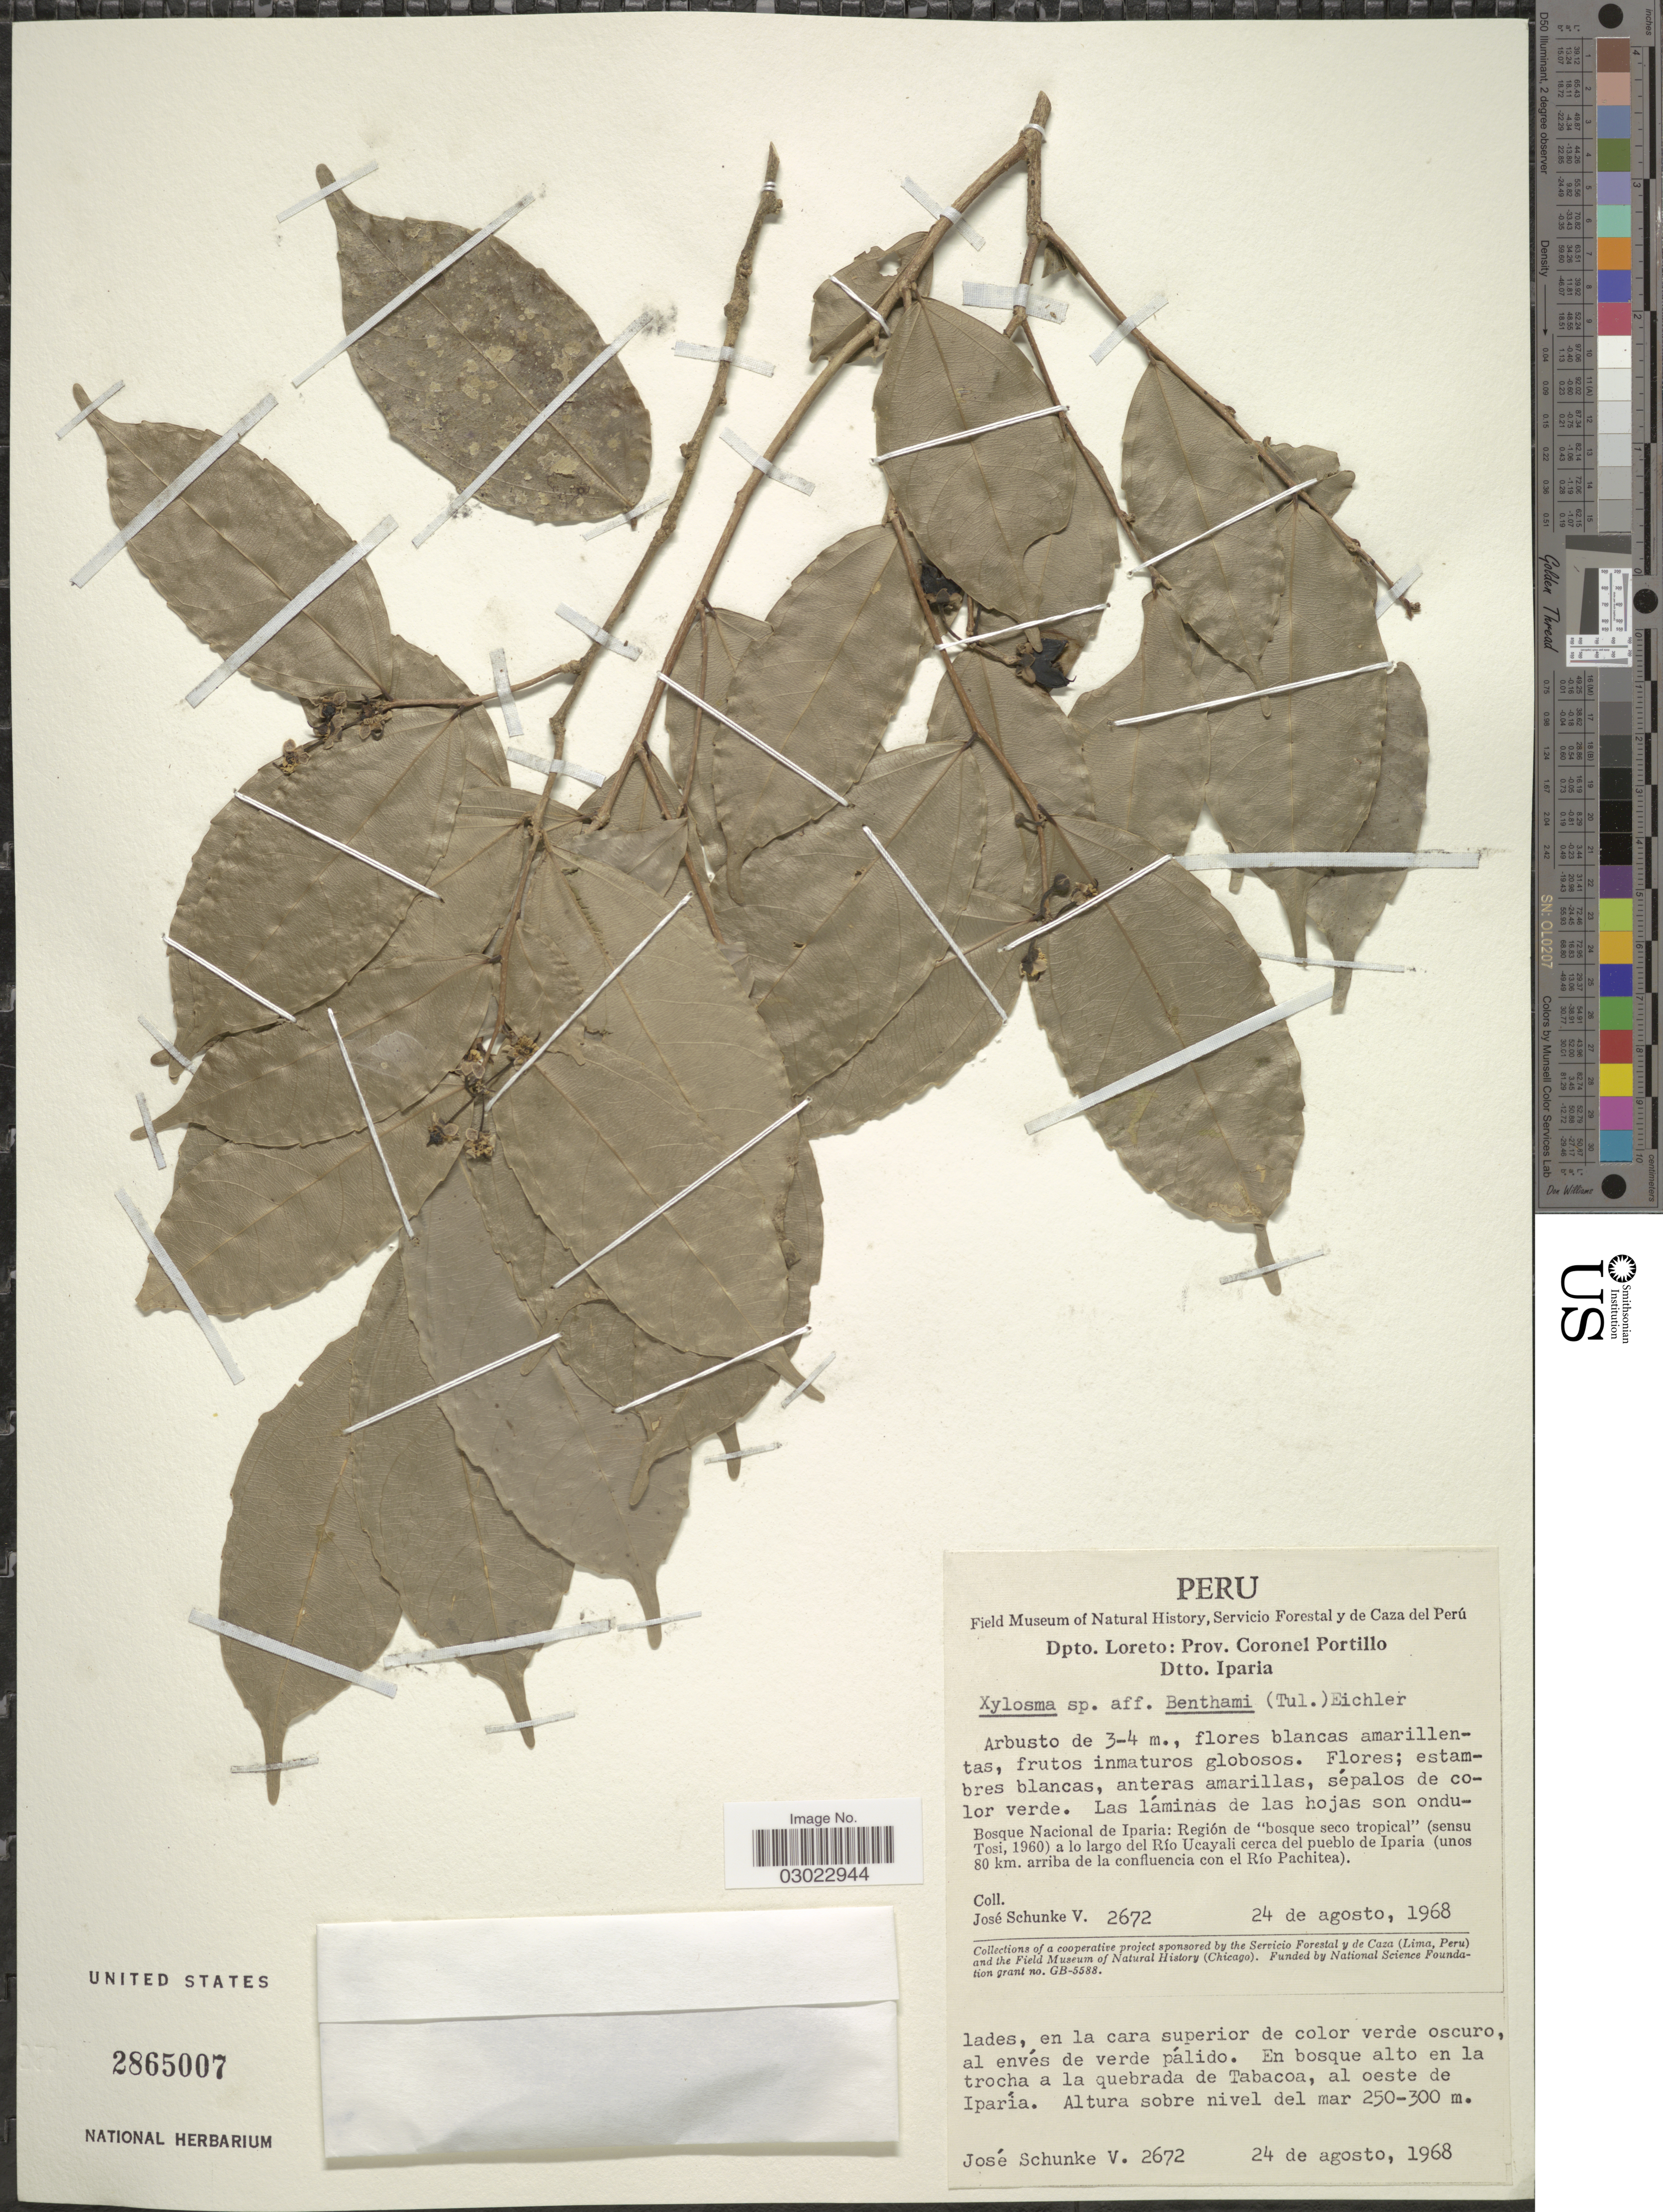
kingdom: Plantae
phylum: Tracheophyta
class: Magnoliopsida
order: Malpighiales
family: Salicaceae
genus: Xylosma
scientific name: Xylosma benthamii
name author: (Tul.) Triana & Planch.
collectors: J. Schunke Vigo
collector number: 2672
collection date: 1968-08-24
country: Peru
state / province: Loreto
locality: Dpto. Loreto: Prov. Coronel Portillo. Dtto. Iparia. Bosque Nacional de Iparia: Región de "bosque seco tropical" (sensu Tosi, 1960) a lo largo del Río Ucayali cerca del pueblo de Iparia (unos 80 km. arriba de la confluencia con el Río Pachitea). En bosque alto en la trocha a la quebrada de Tabacoa, al oeste de Iparía.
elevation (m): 250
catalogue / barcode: US 2865007